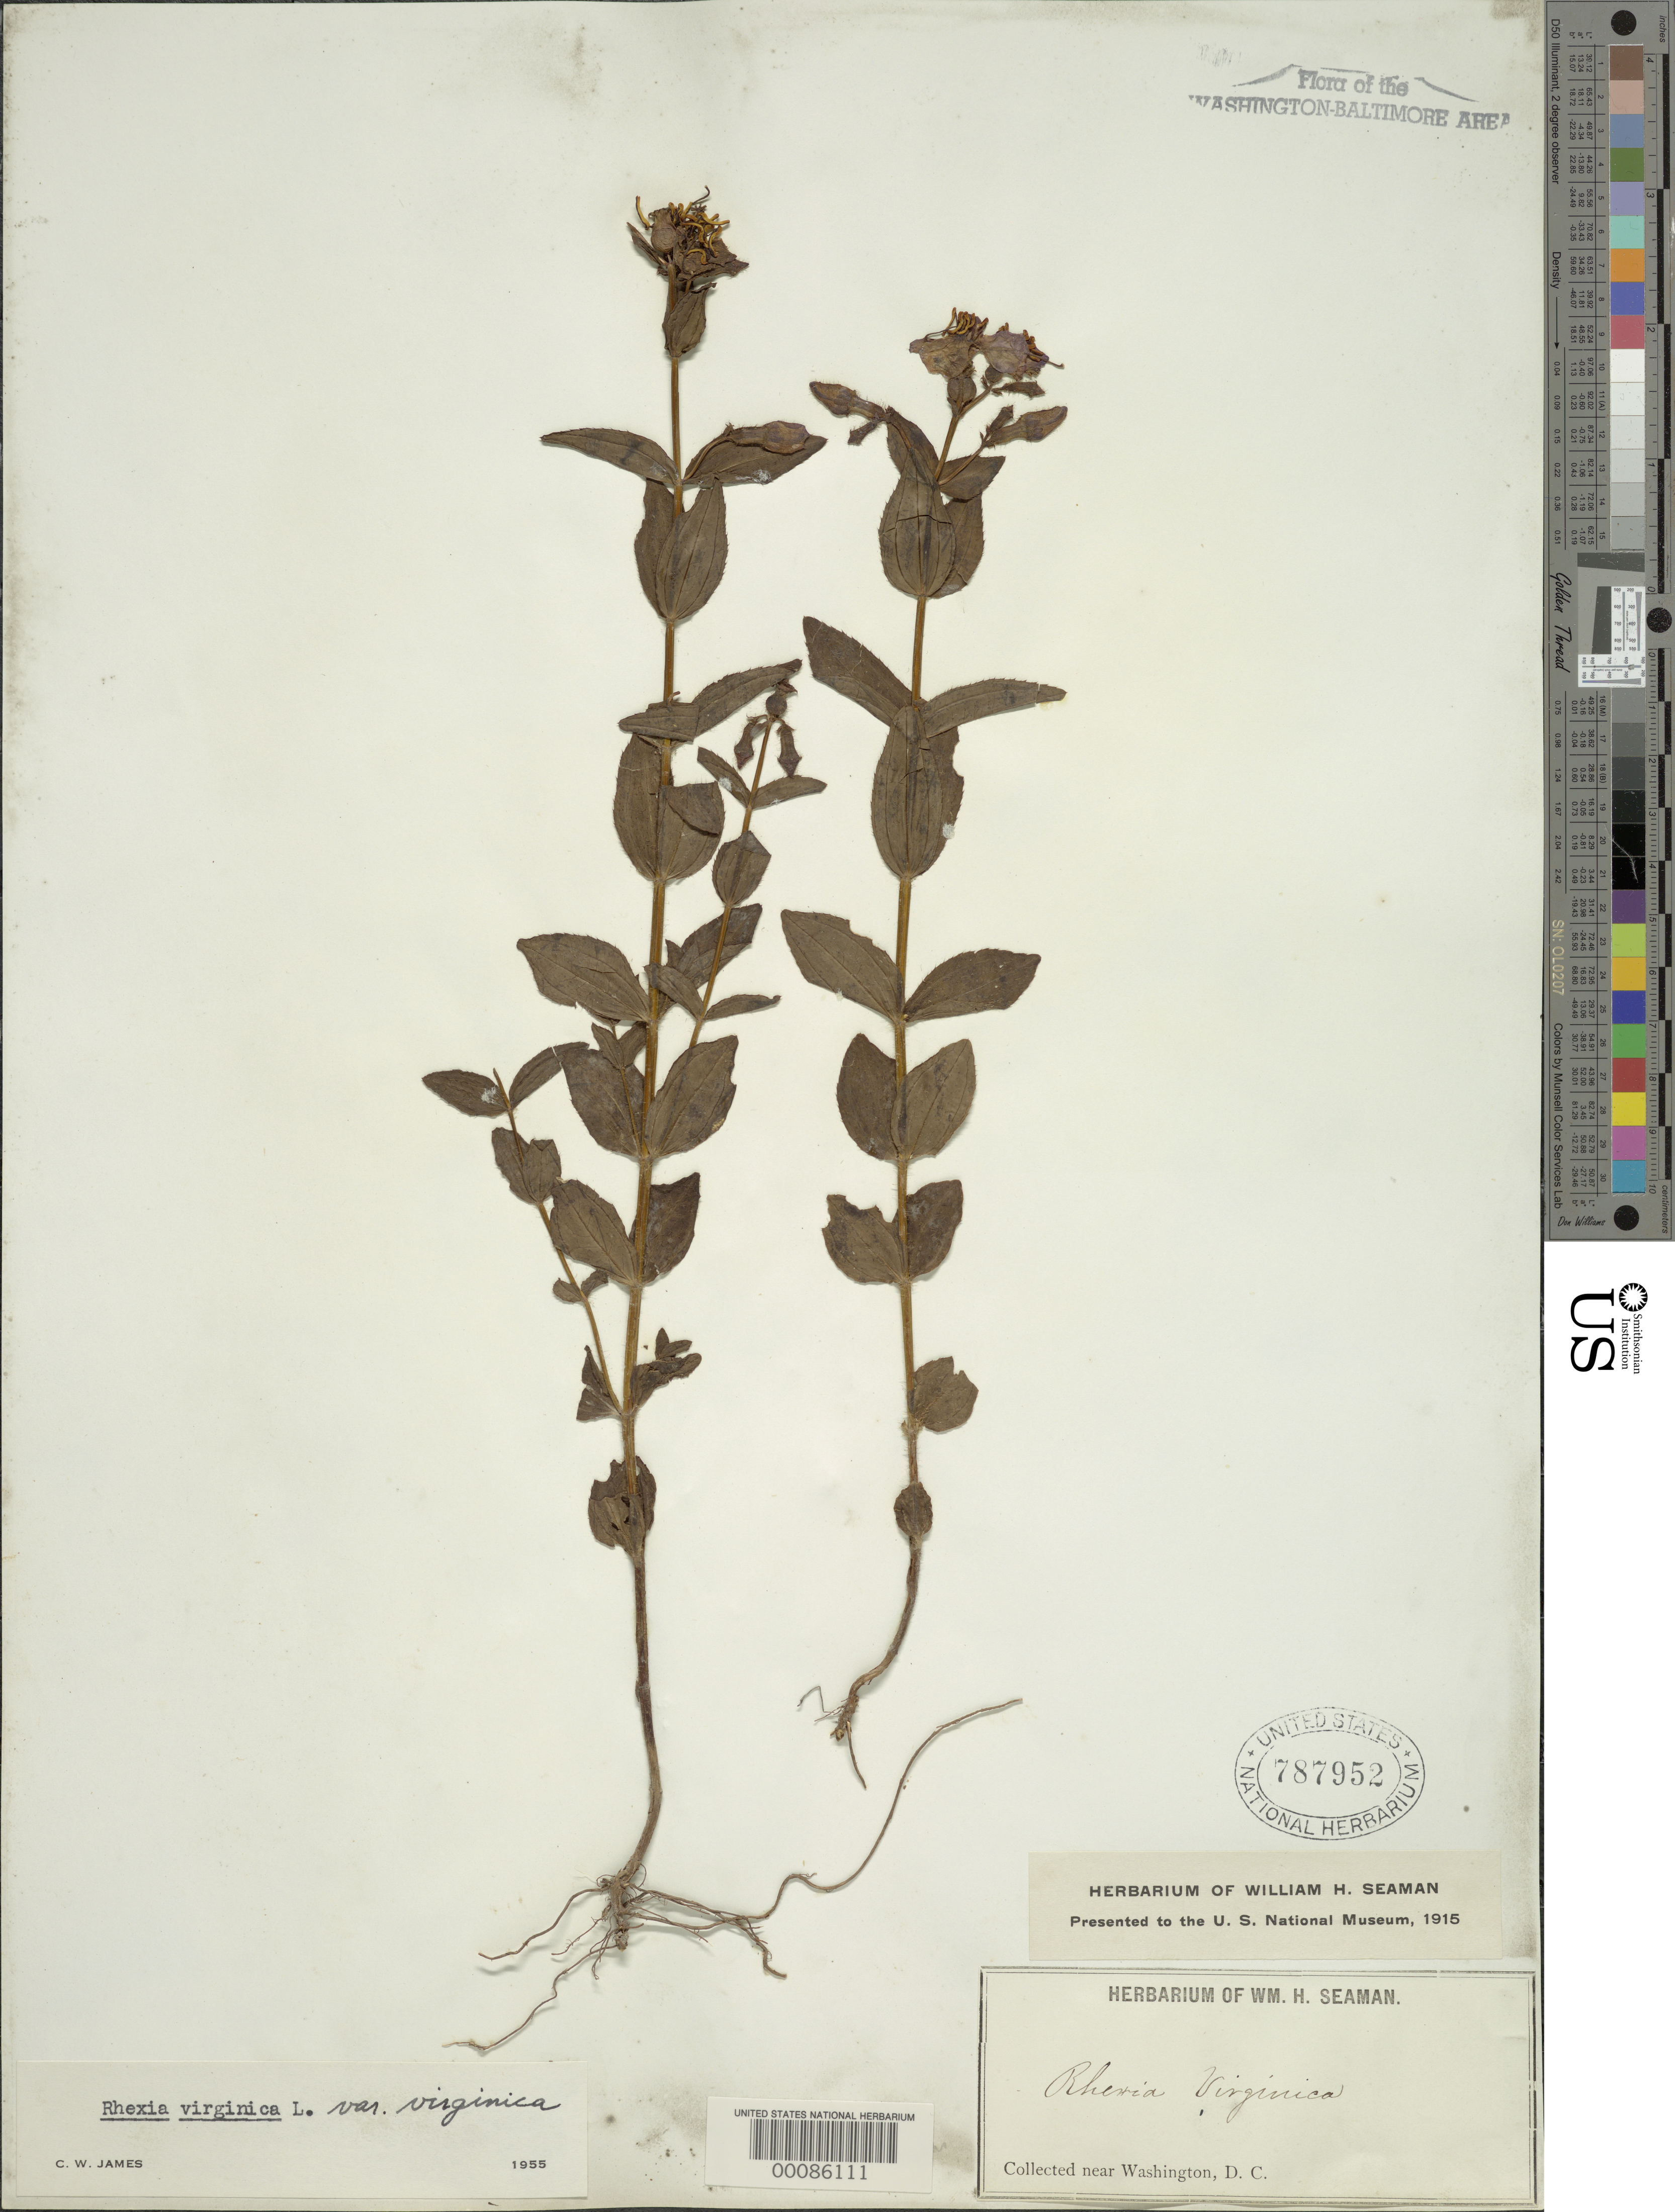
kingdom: Plantae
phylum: Tracheophyta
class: Magnoliopsida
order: Myrtales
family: Melastomataceae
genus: Rhexia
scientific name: Rhexia virginica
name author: L.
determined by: James, C. W.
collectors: W. Seaman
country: United States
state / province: District of Columbia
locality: Washington DC area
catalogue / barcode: US 787952